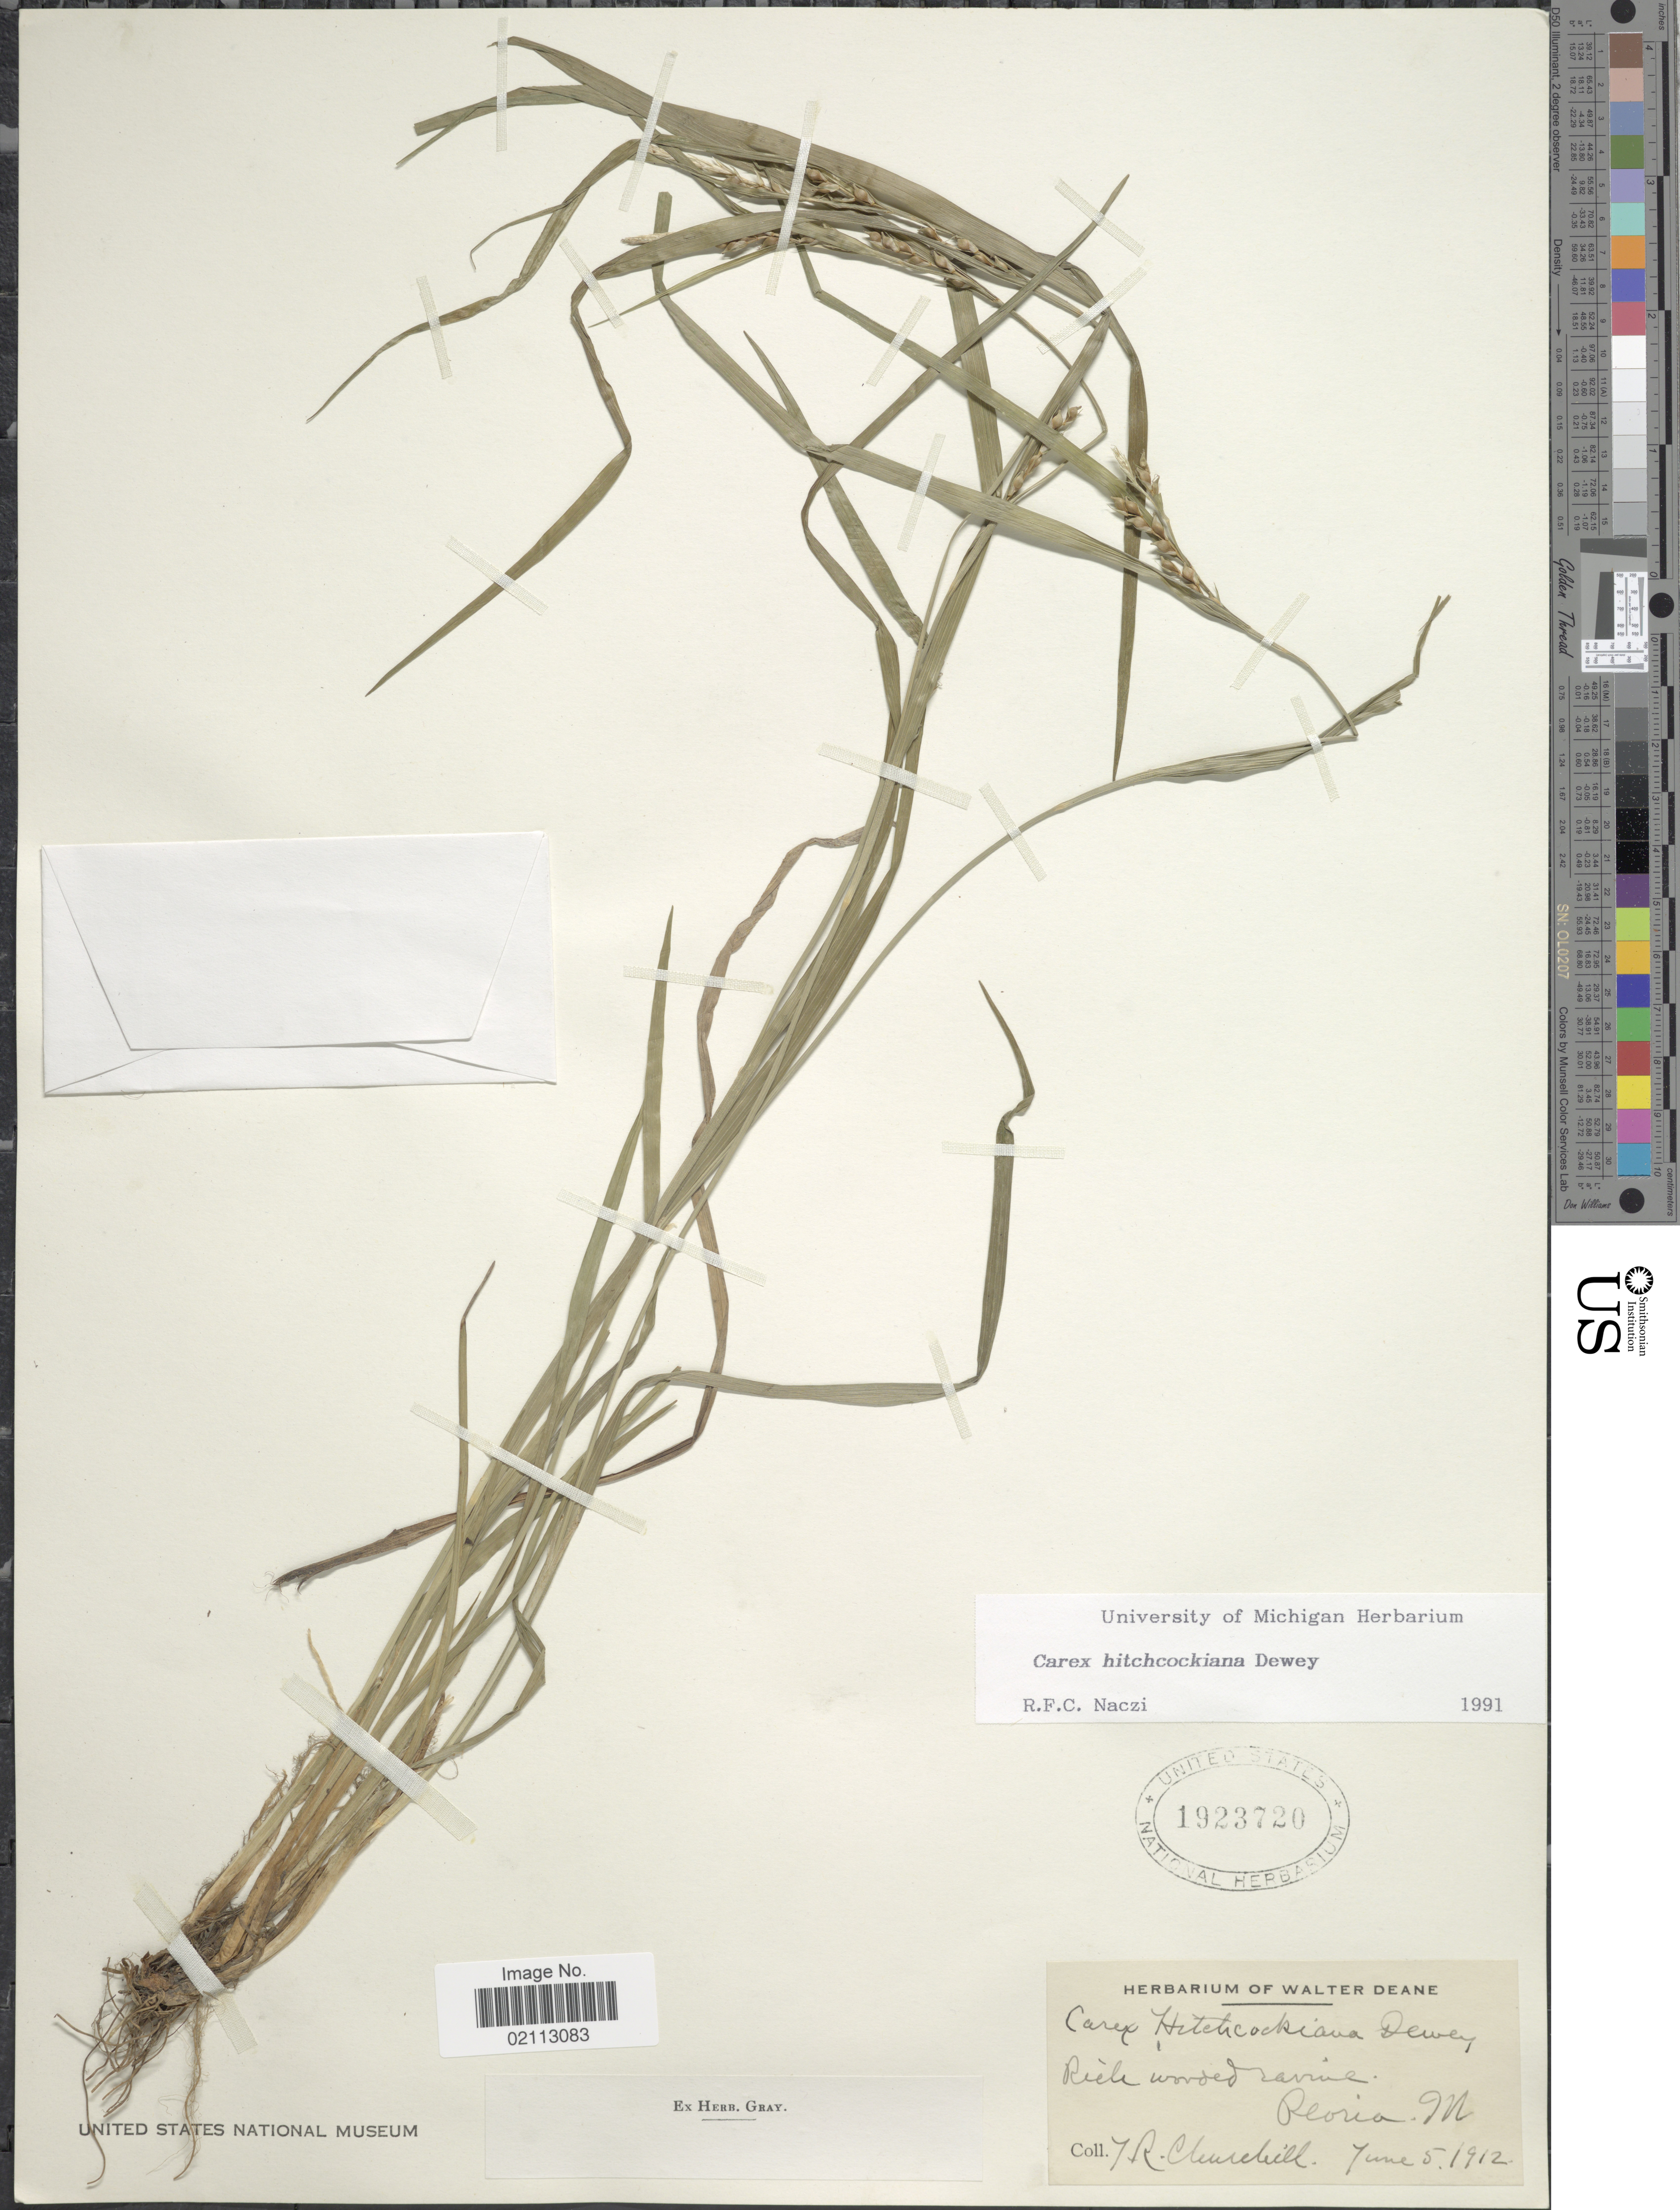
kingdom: Plantae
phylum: Tracheophyta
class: Liliopsida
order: Poales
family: Cyperaceae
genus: Carex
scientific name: Carex hitchcockiana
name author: Dewey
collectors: J. Churchill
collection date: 1912-06-05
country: United States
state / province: Illinois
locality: Rich wooded ravine, Peoria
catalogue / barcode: US 1923720